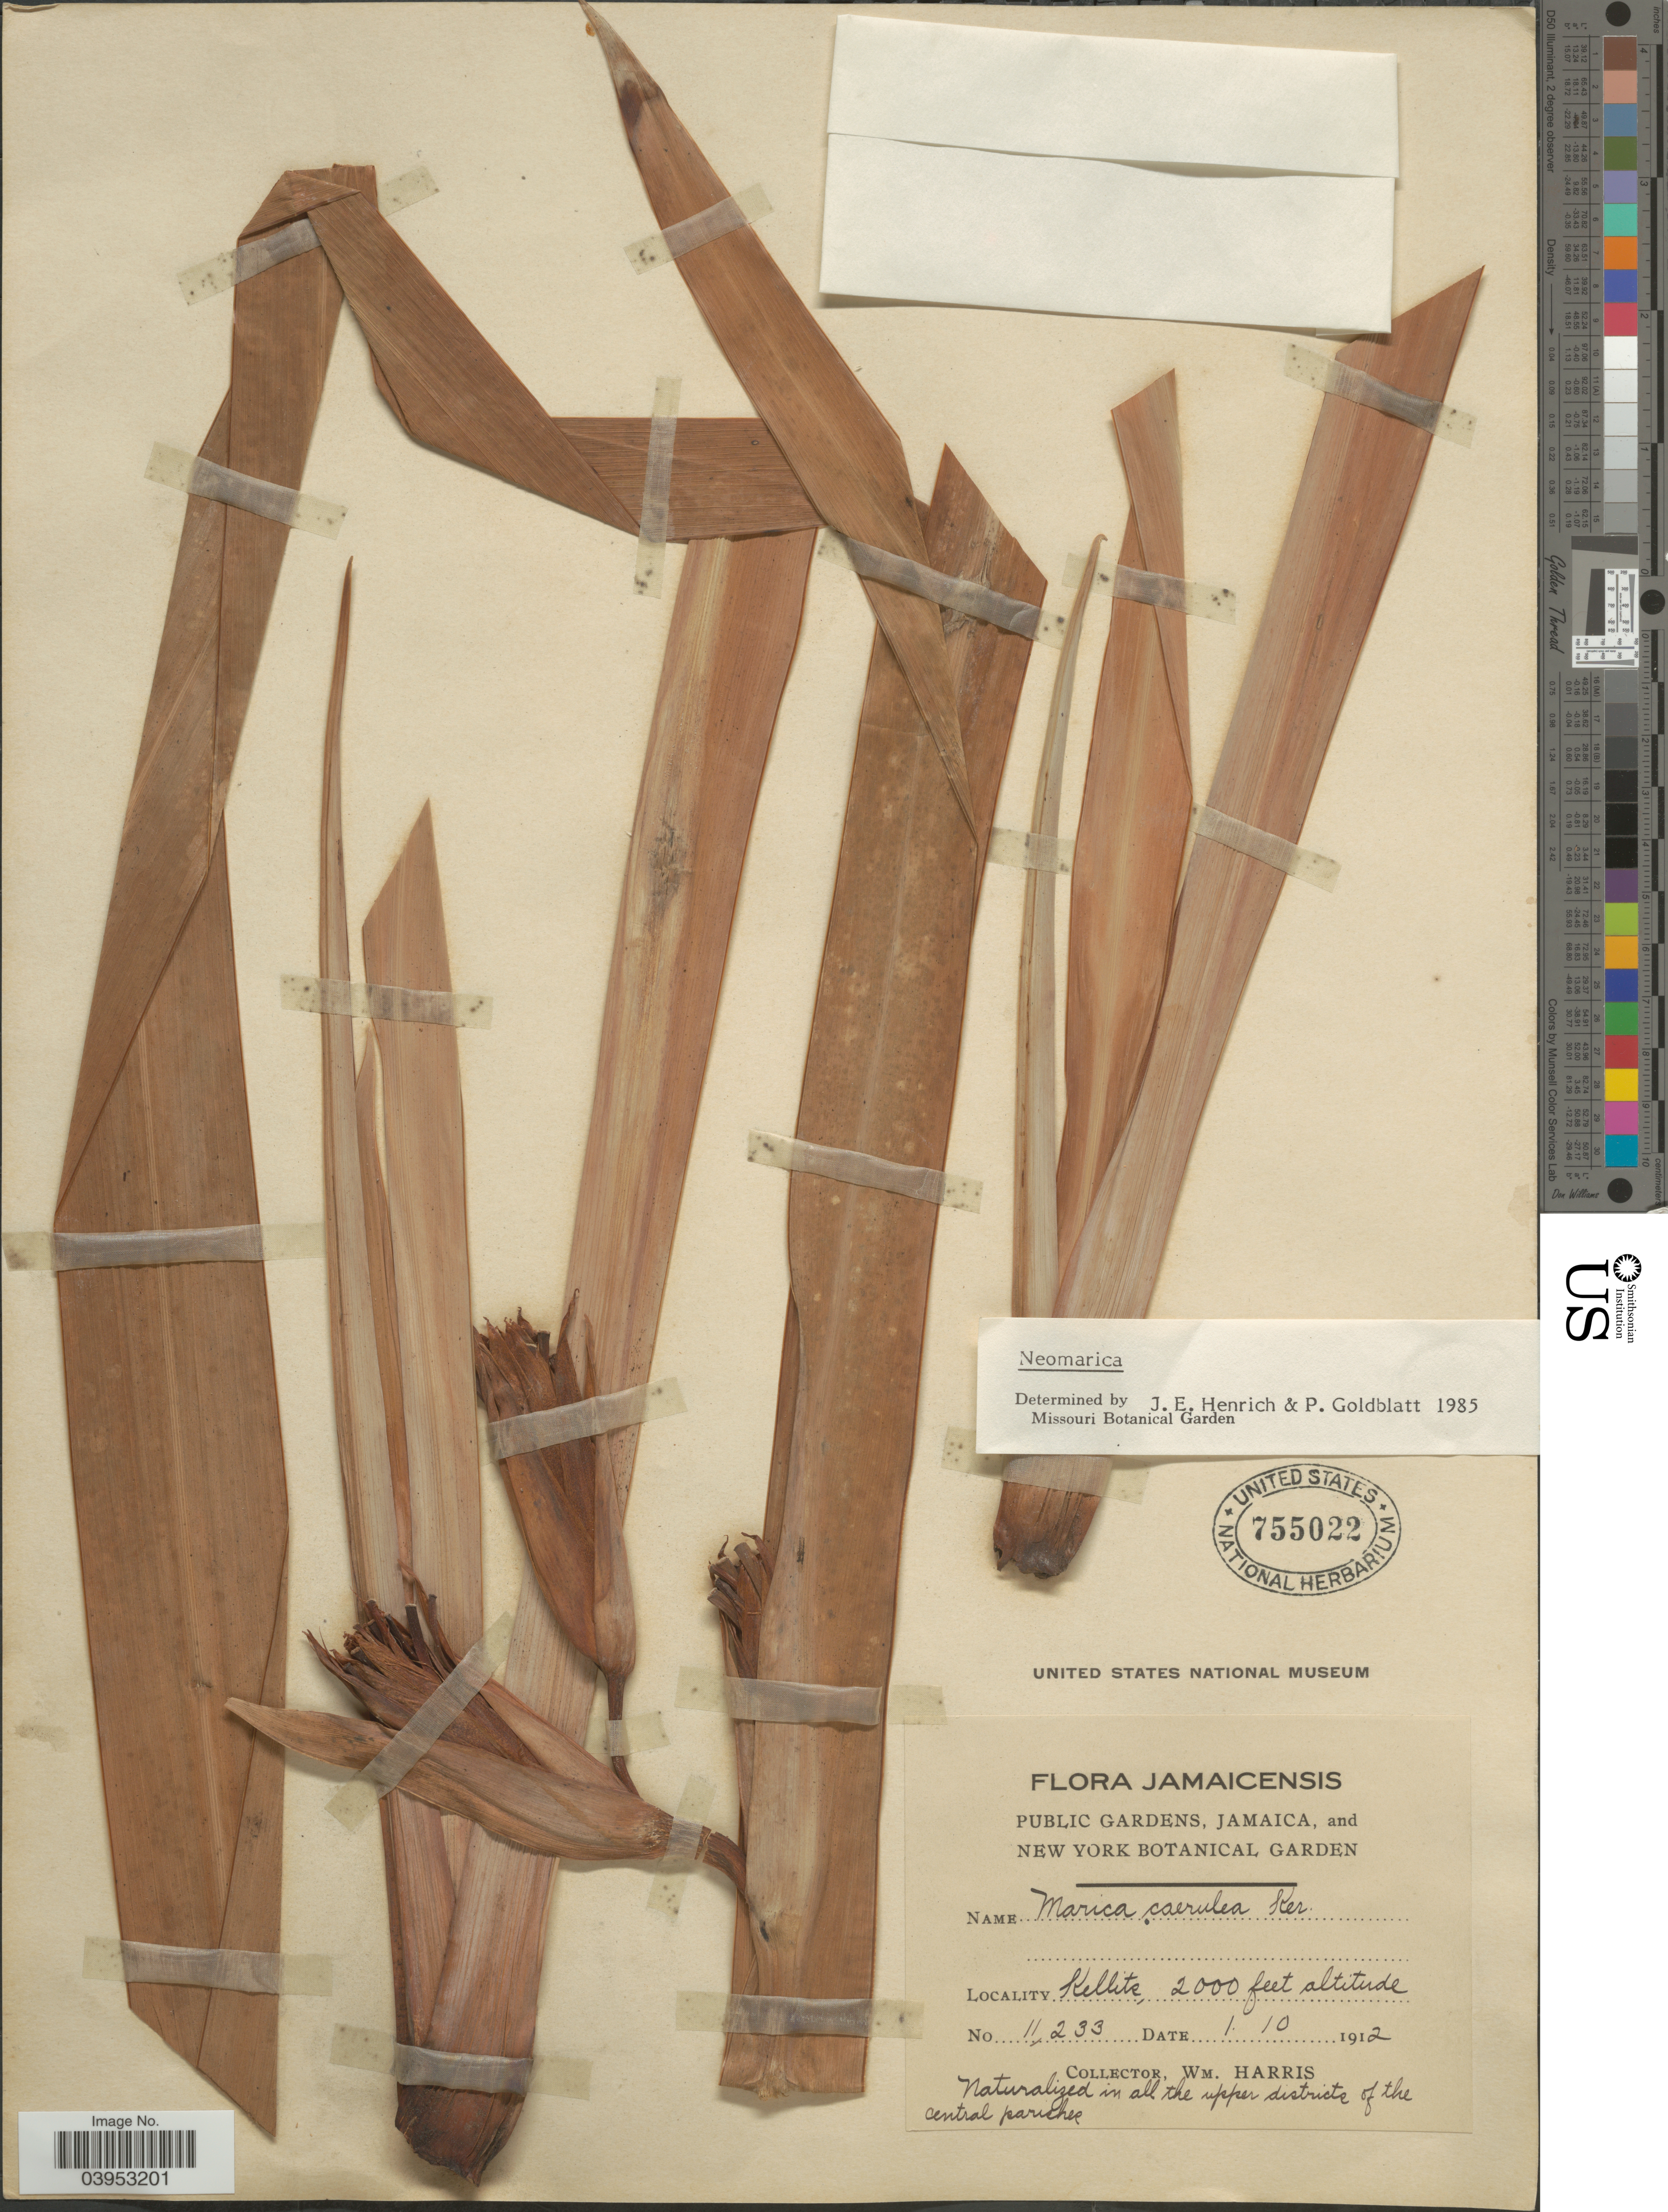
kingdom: Plantae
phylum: Tracheophyta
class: Liliopsida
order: Asparagales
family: Iridaceae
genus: Neomarica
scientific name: Neomarica sp.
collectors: W. H. Harris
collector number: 11233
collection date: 1912-10-01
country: Jamaica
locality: Kellits. In all the upper districts of the central parishes.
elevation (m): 610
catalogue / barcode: US 755022